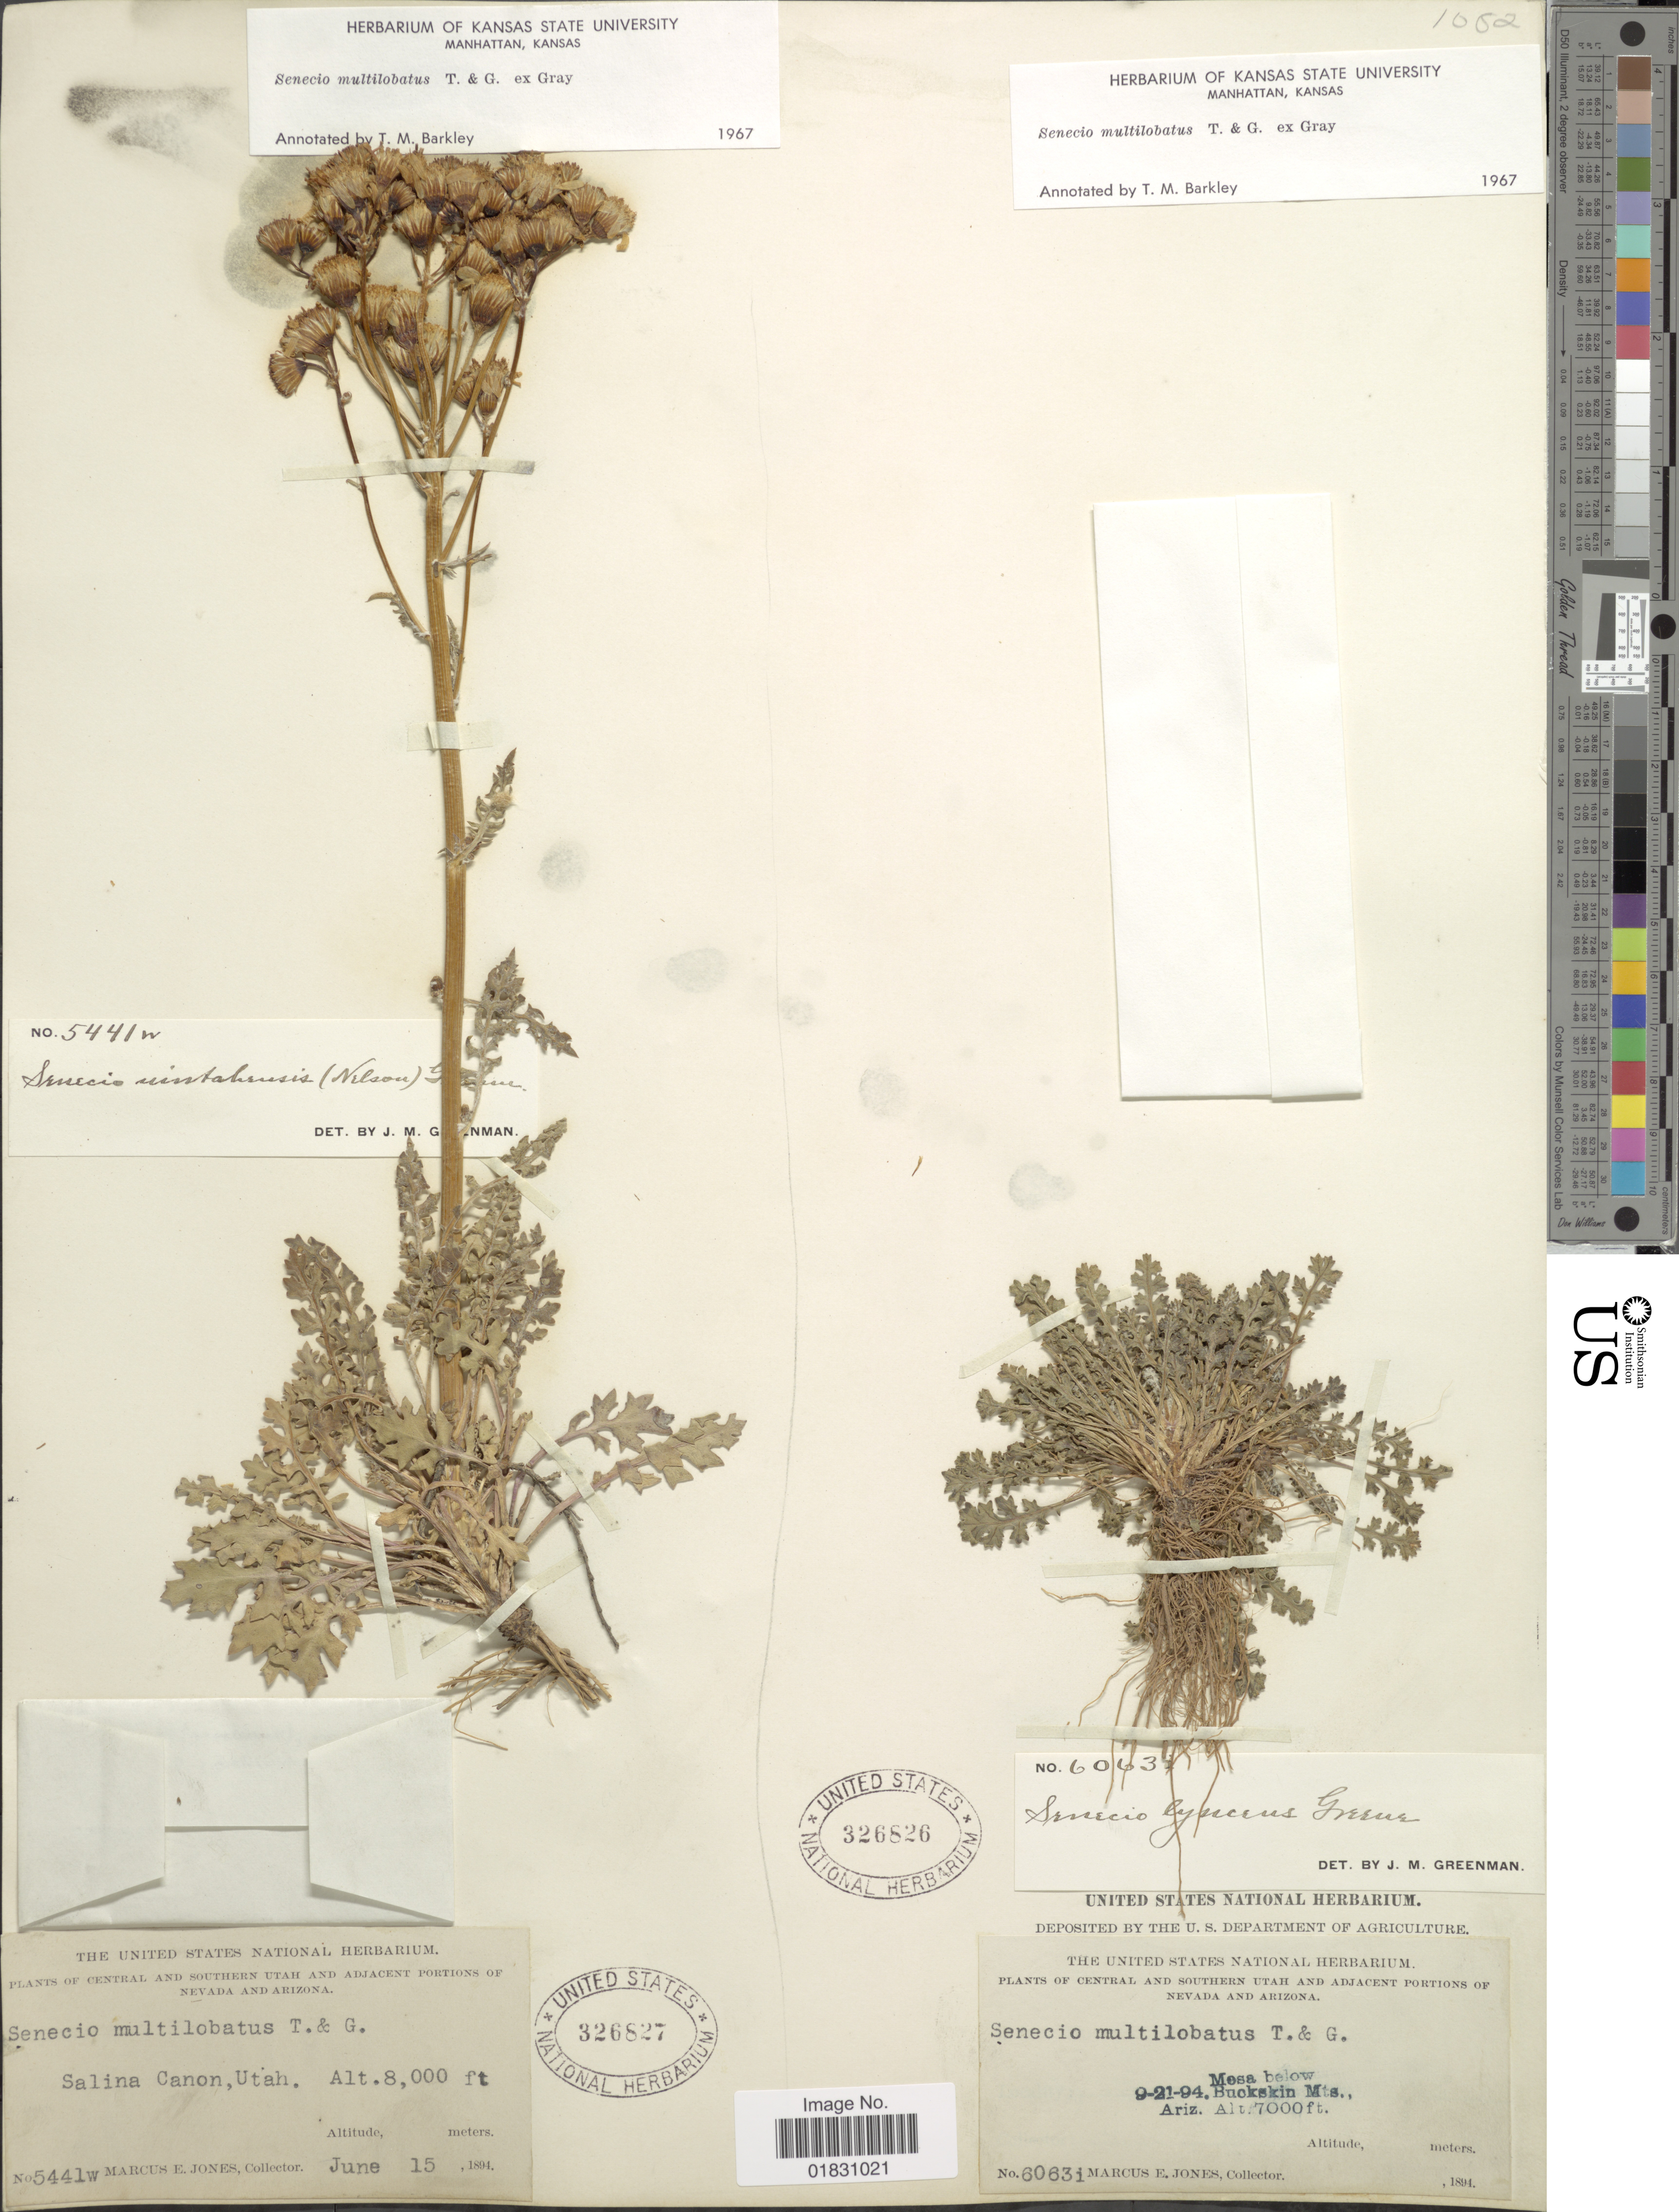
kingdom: Plantae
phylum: Tracheophyta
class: Magnoliopsida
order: Asterales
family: Asteraceae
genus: Packera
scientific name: Packera multilobata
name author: (Torr. & A. Gray) W.A. Weber & Á. Löve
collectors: M. E. Jones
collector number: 5441W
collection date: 1894-06-15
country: United States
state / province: Utah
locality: Salina Canon, Utah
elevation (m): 2438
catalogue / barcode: US 326827